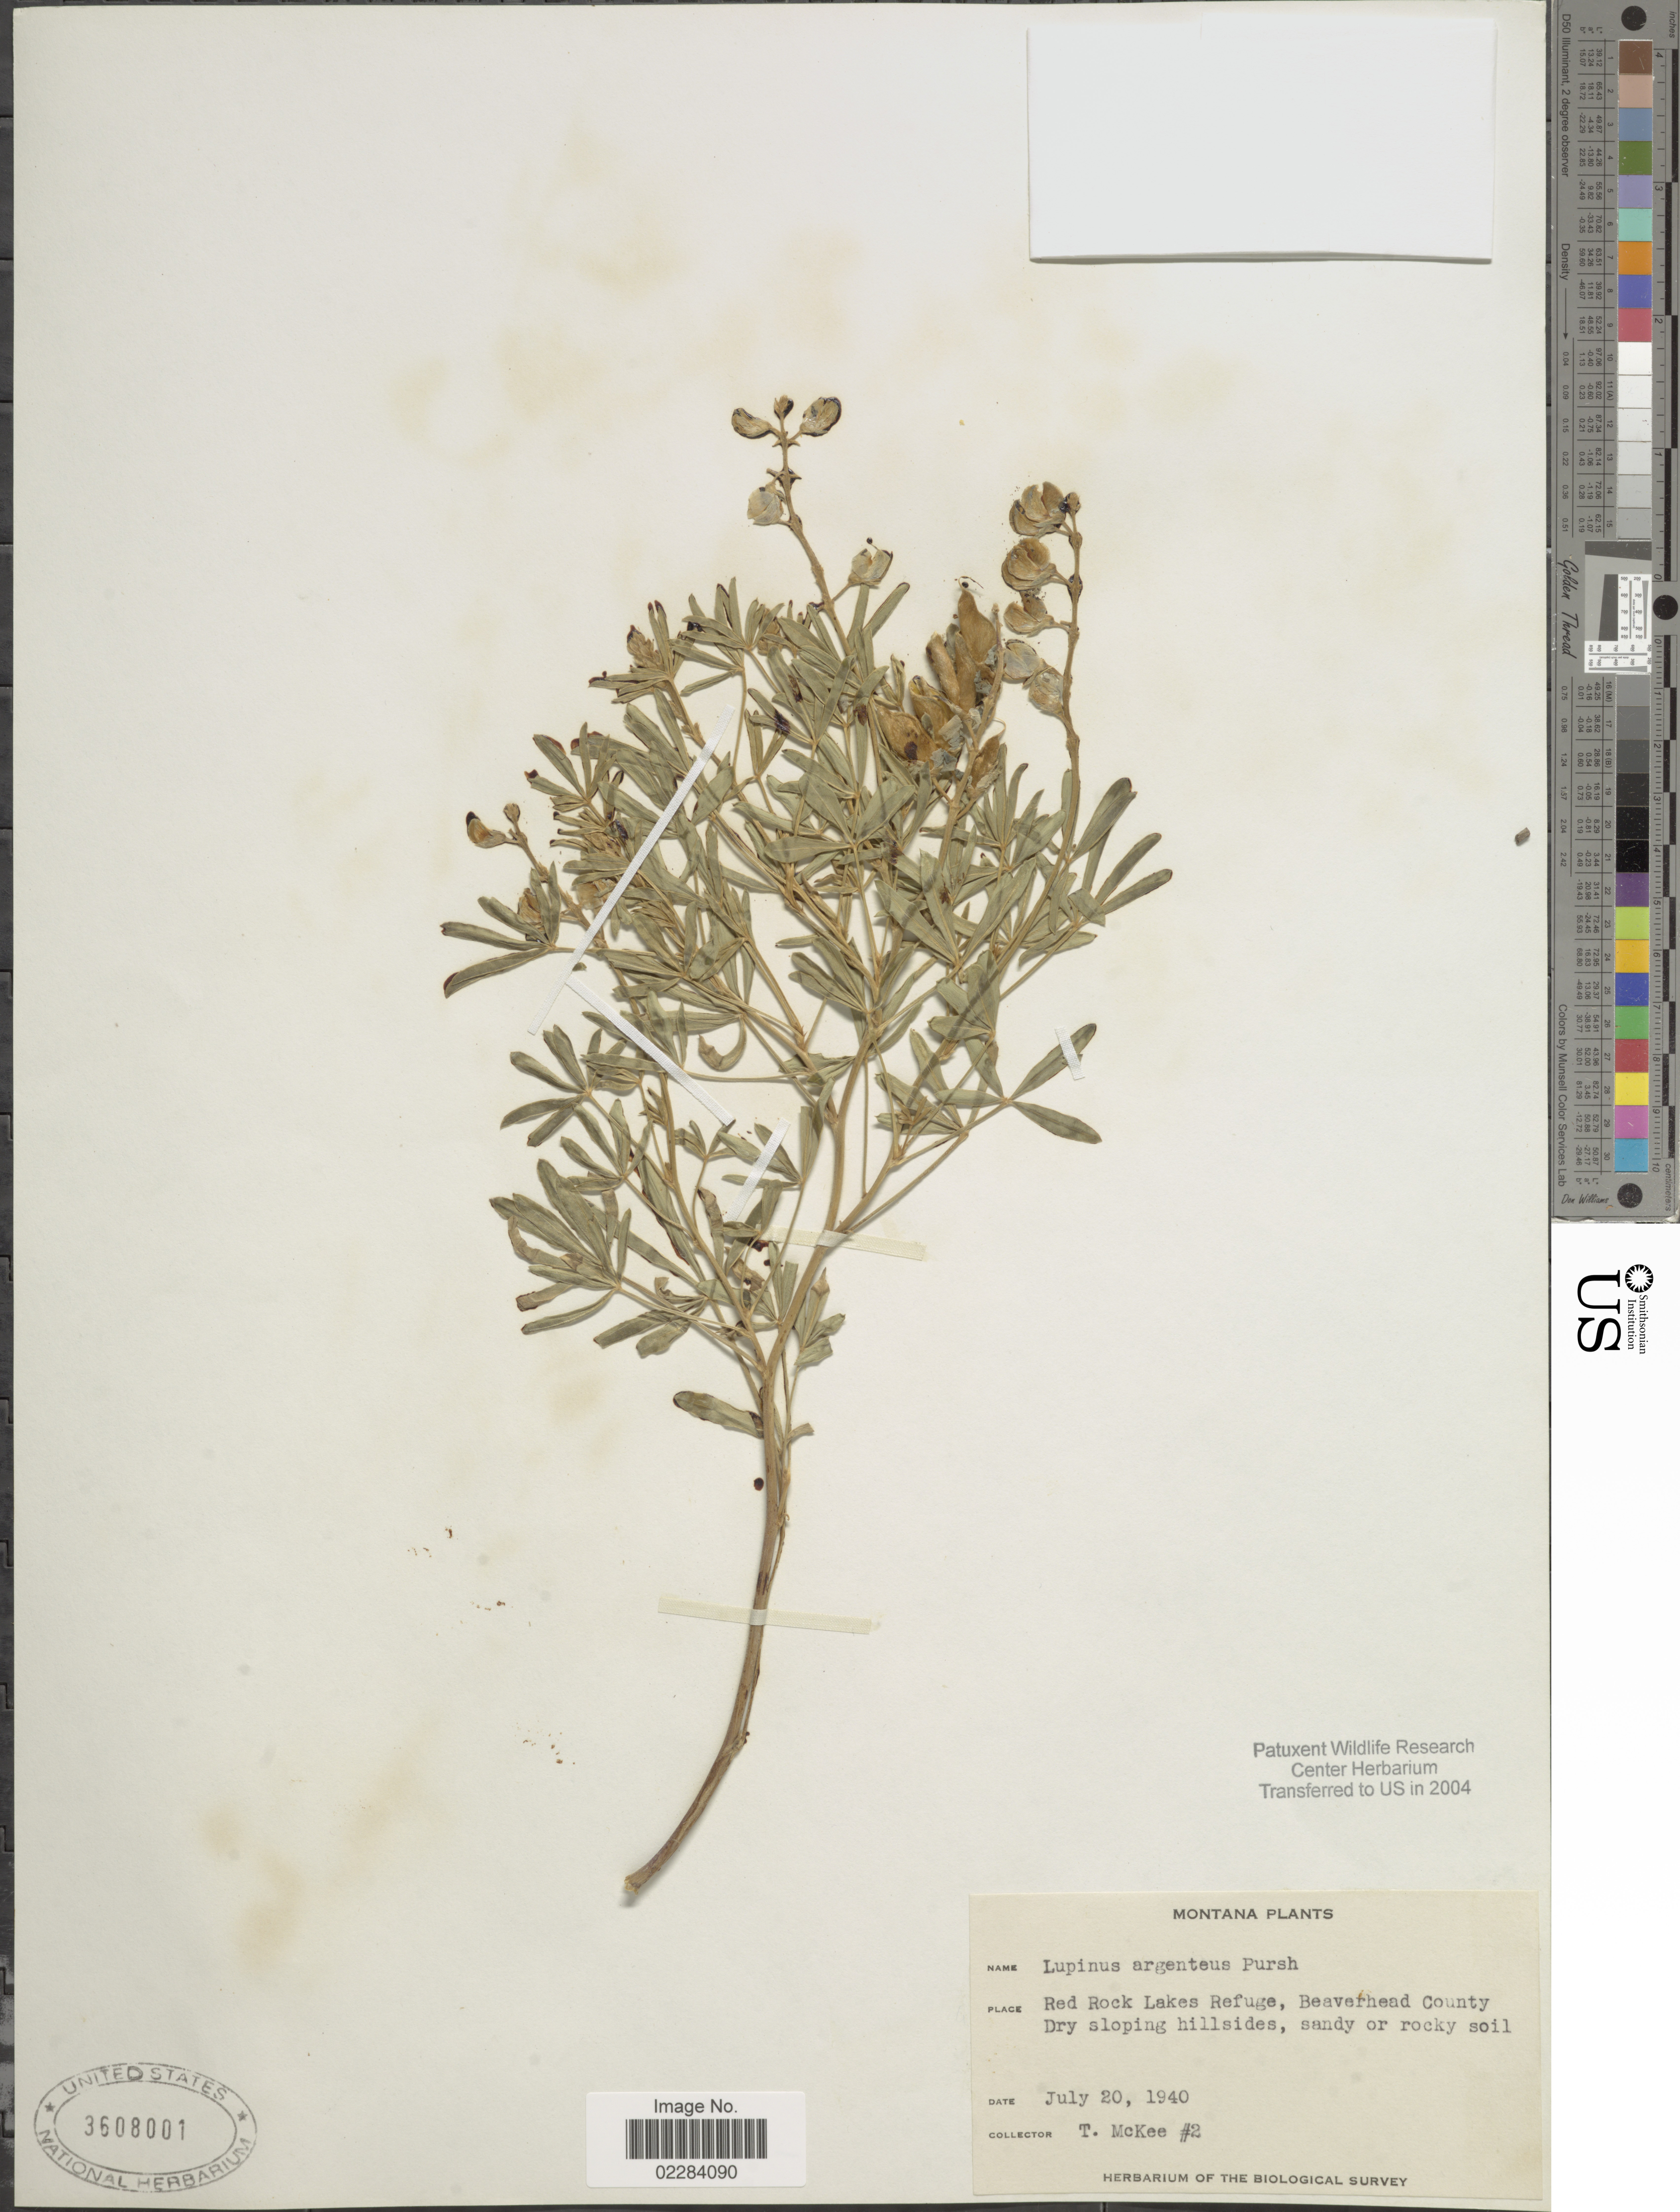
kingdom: Plantae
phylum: Tracheophyta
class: Magnoliopsida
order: Fabales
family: Fabaceae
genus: Lupinus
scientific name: Lupinus argenteus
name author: Pursh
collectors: T. McKee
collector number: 2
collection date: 1940-07-20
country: United States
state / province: Montana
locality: Red Rock Lakes Refuge, Beaverhead County.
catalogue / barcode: US 3608001